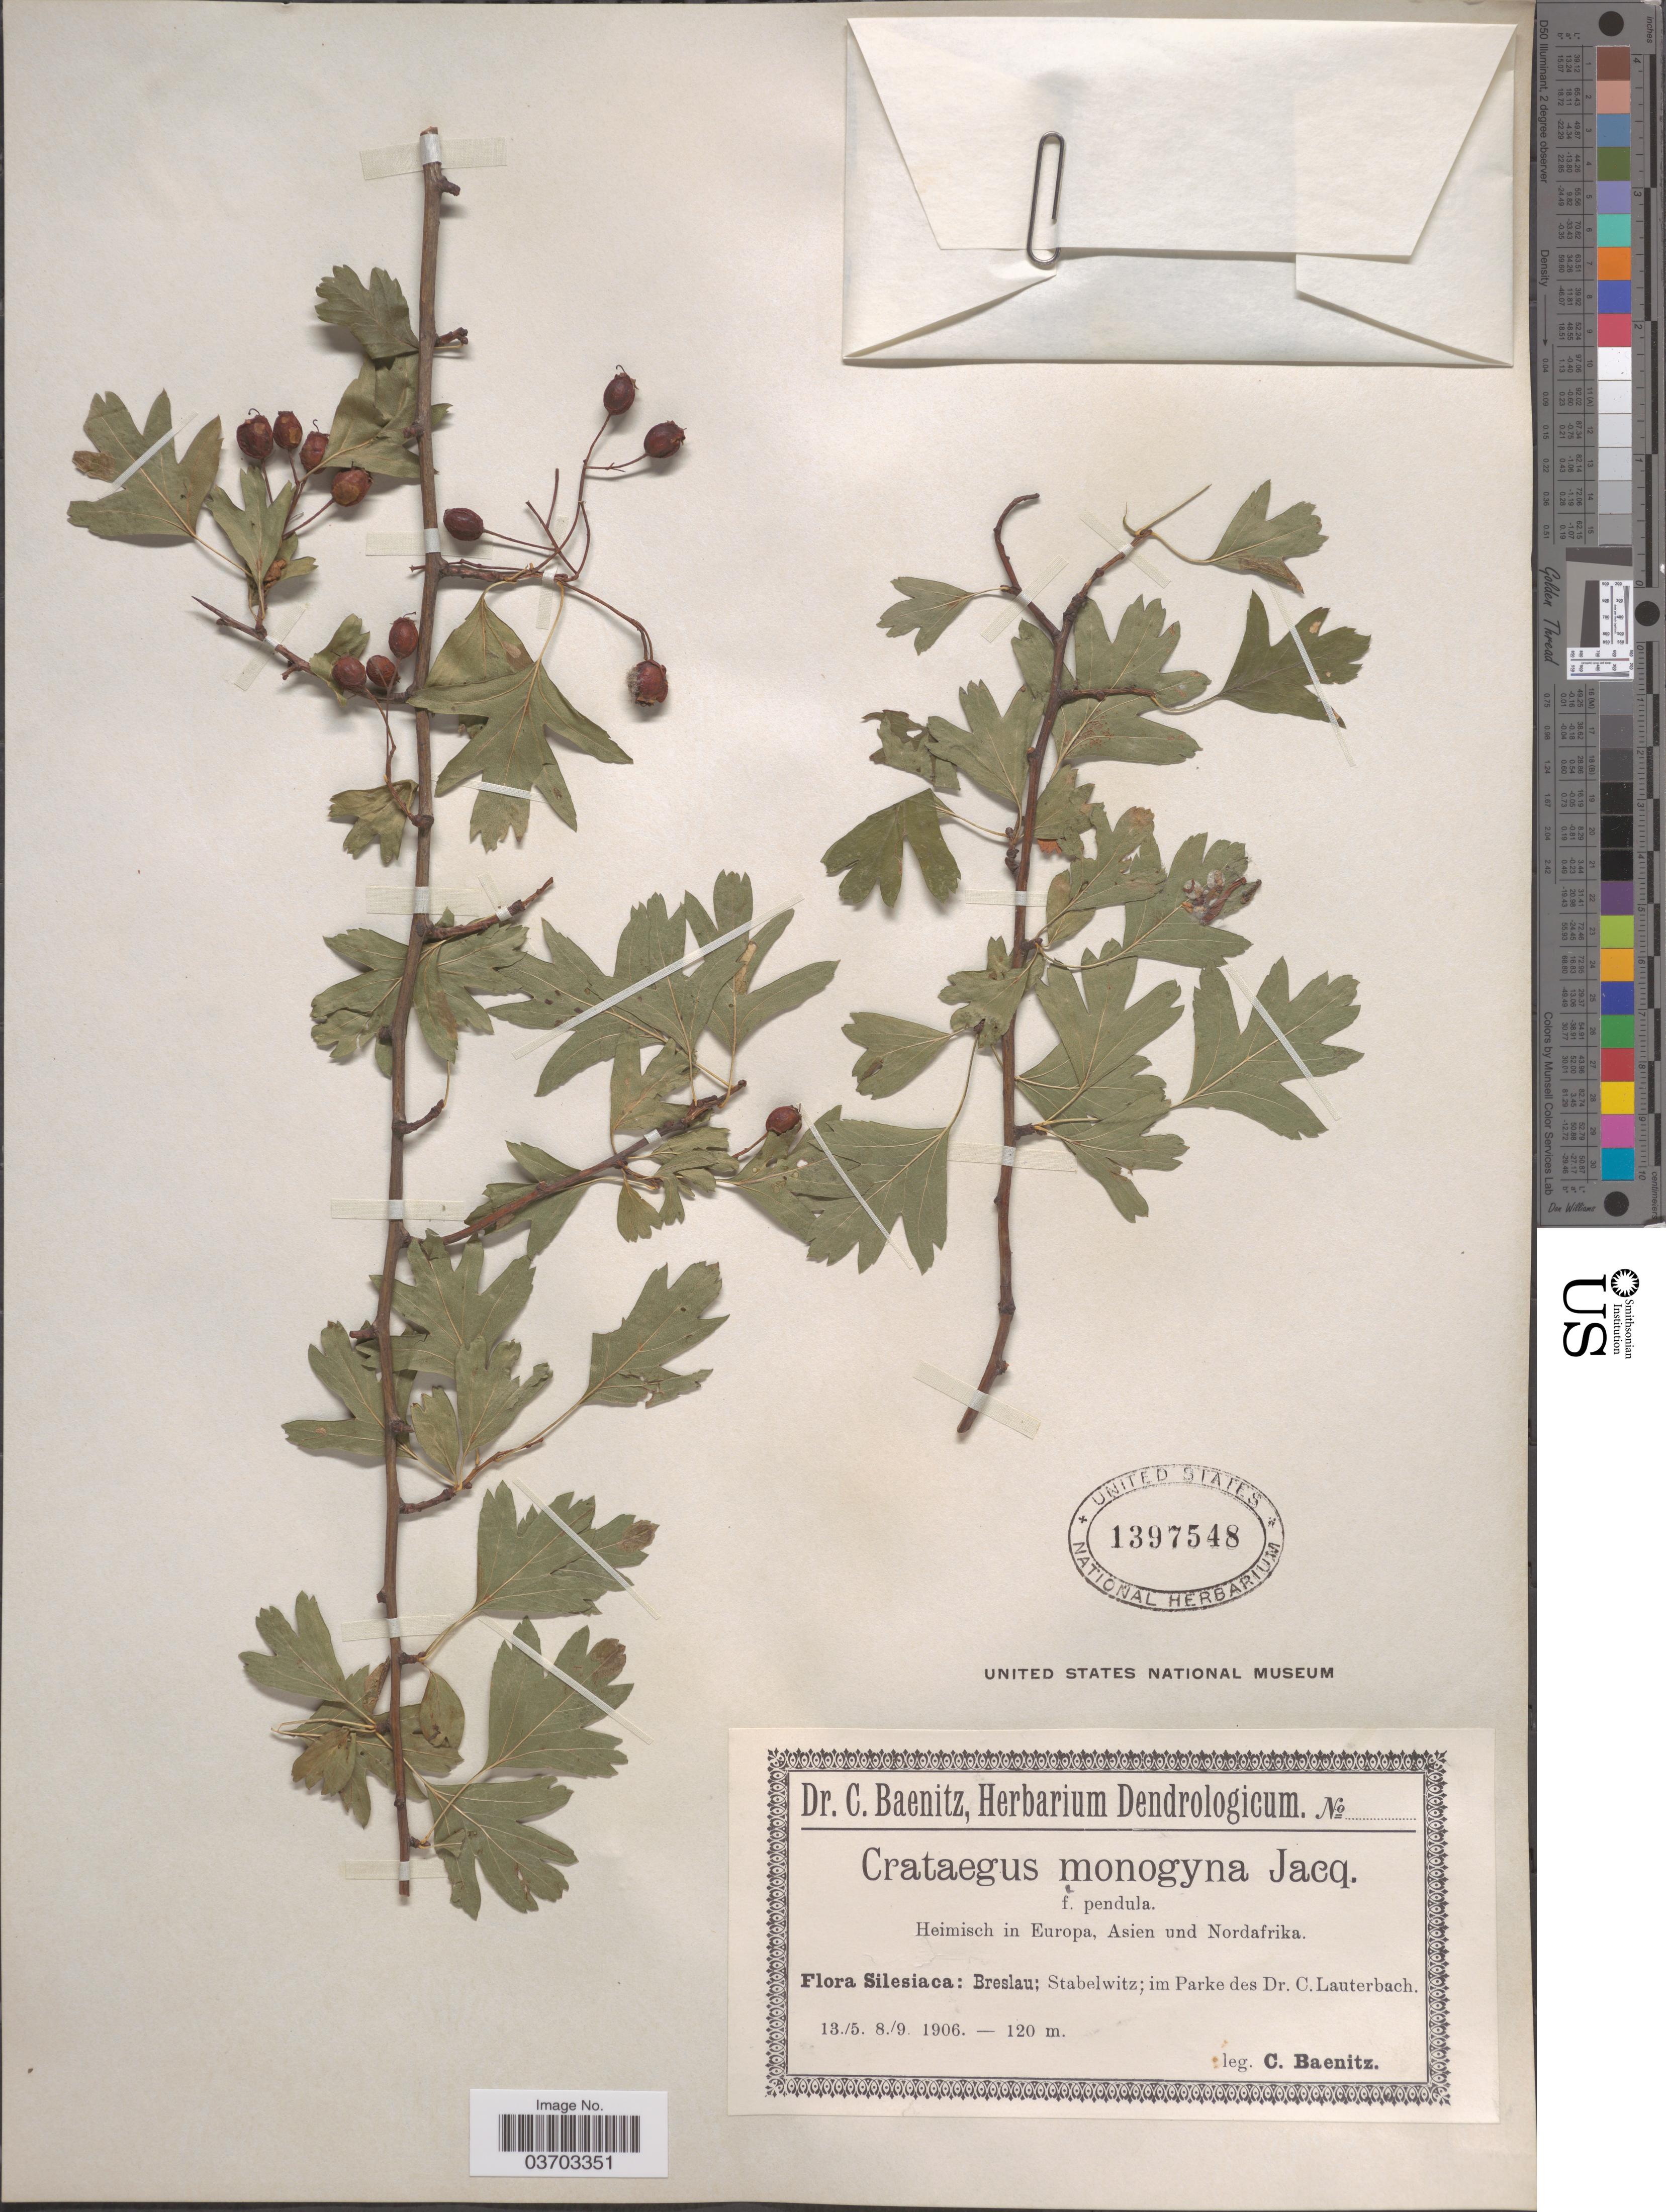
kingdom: Plantae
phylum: Tracheophyta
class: Magnoliopsida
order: Rosales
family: Rosaceae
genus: Crataegus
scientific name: Crataegus monogyna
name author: Lindin.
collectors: C. G. Baenitz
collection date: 1906-05-13/1906-09-08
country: Poland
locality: Silesiaca: Breslau; Stabelwitz; im Parke des Dr. C. Lauterbach.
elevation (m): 120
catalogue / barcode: US 1397548